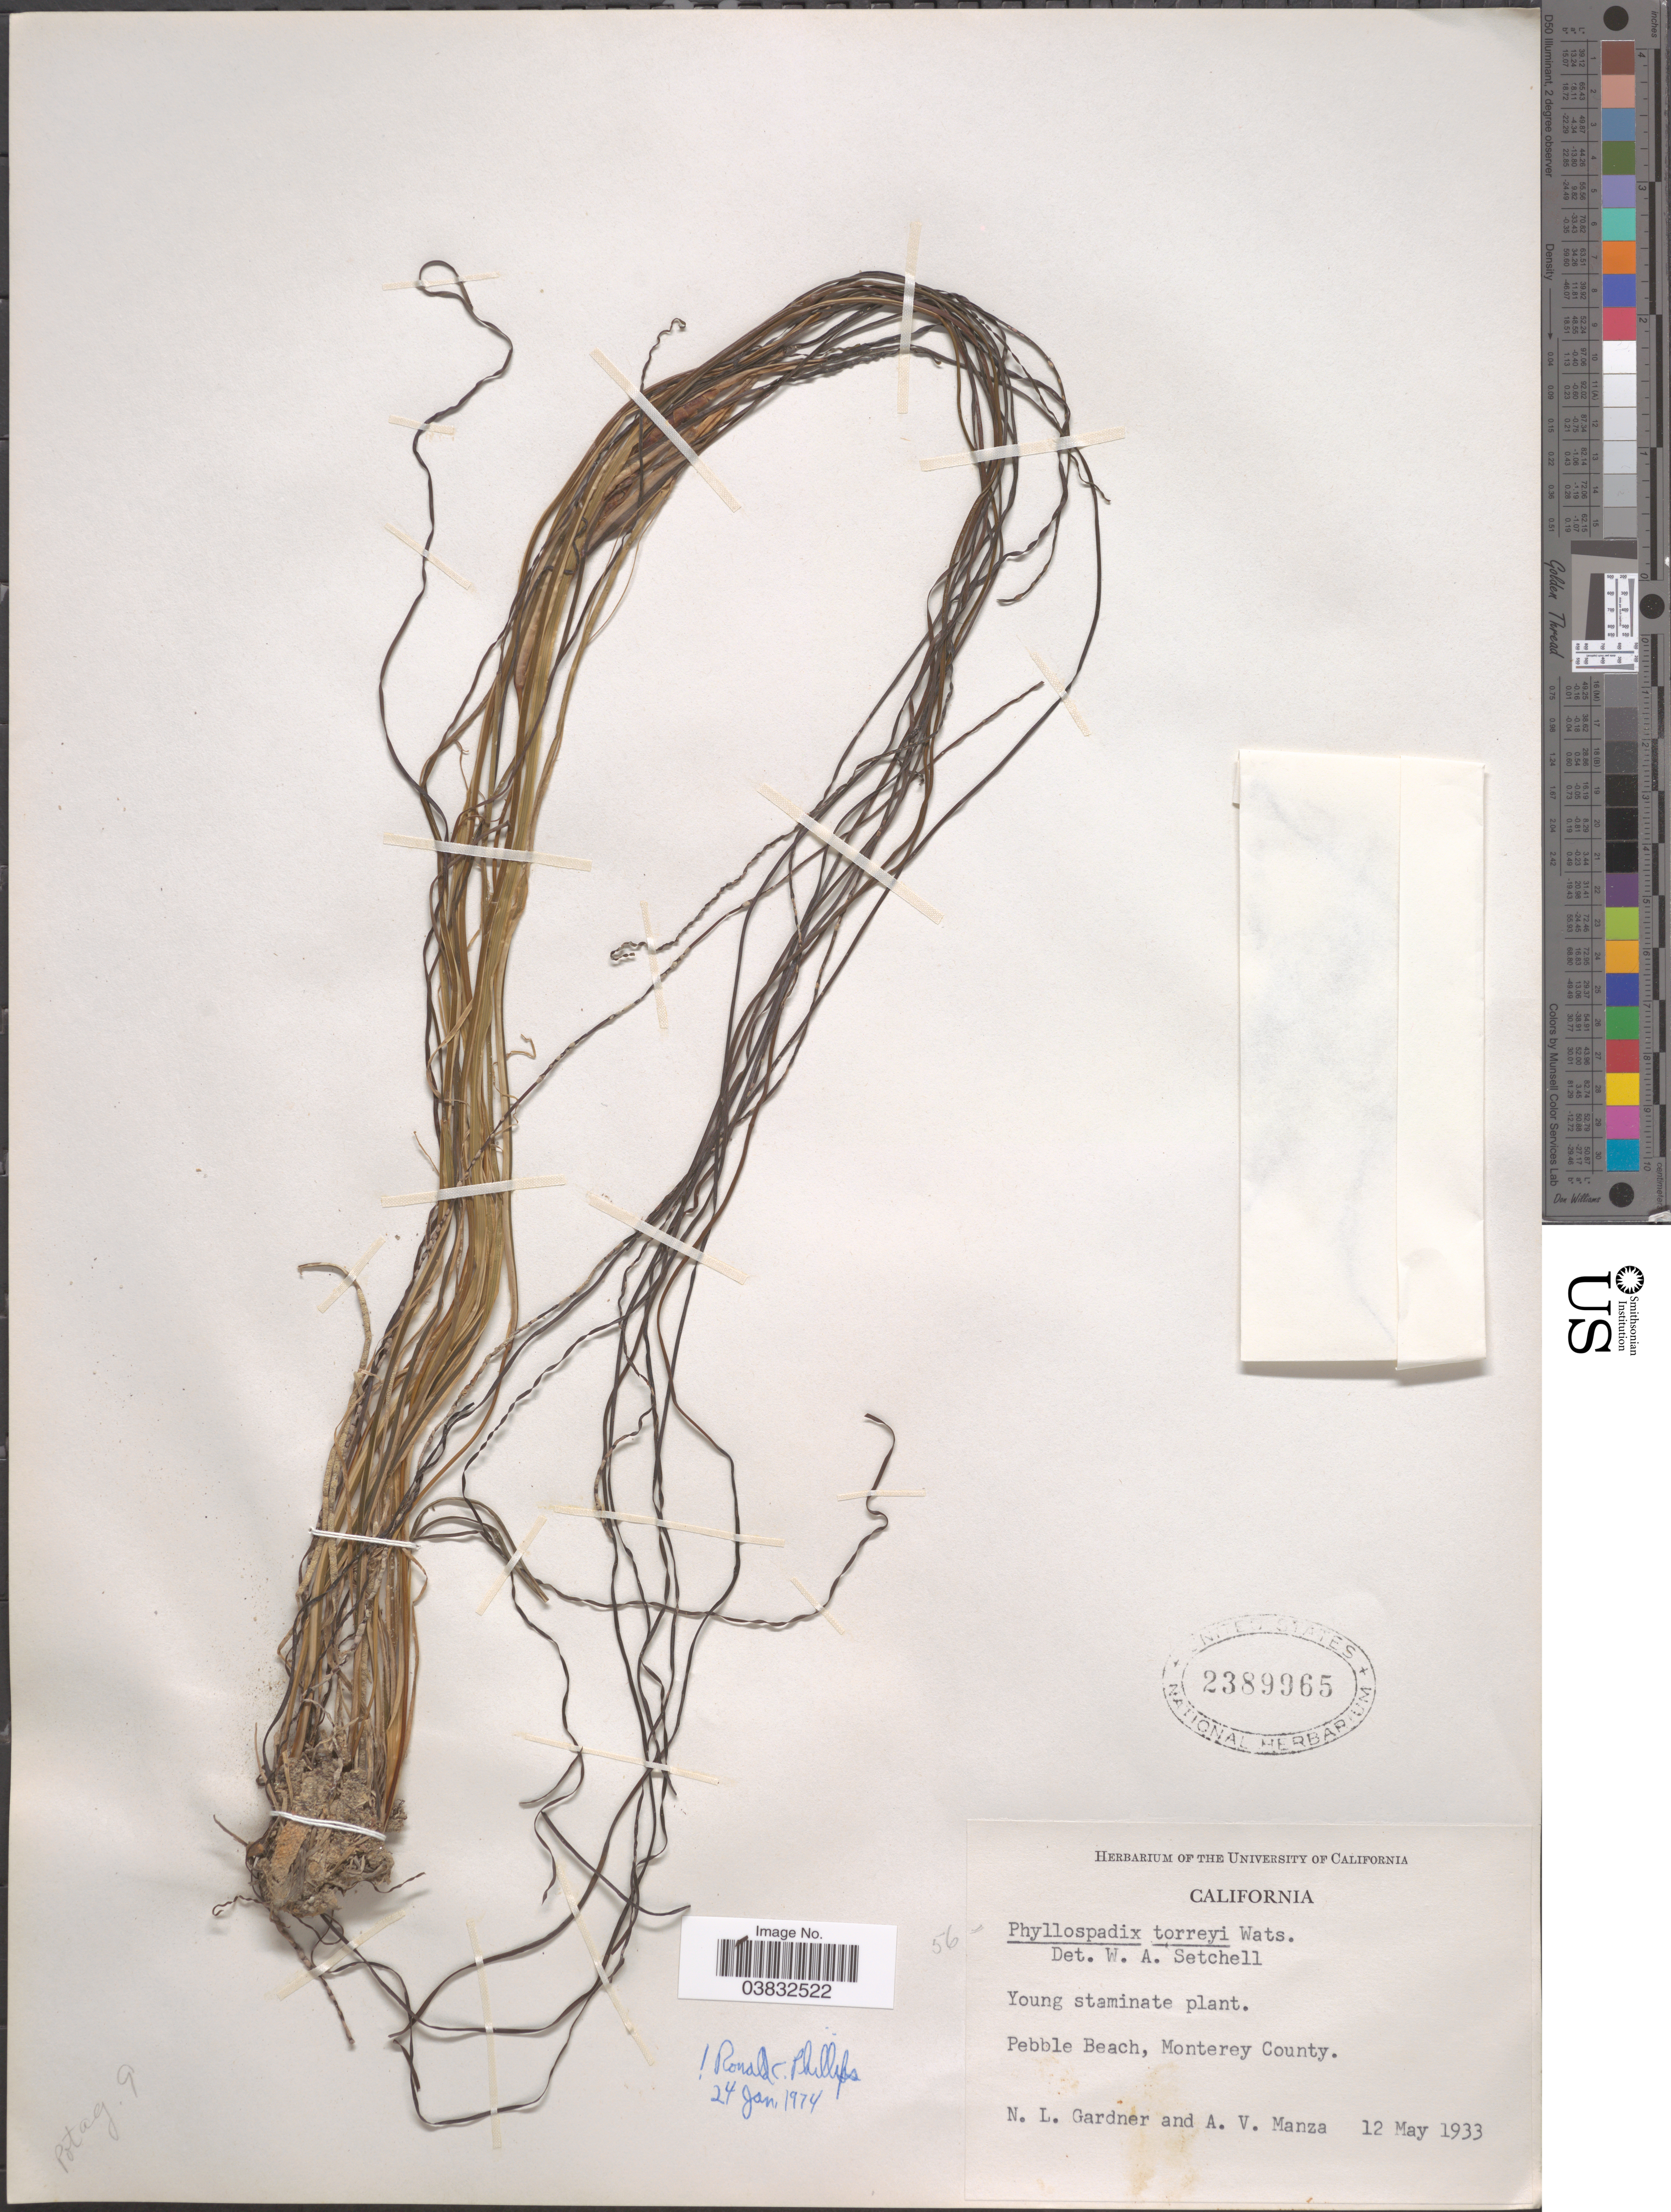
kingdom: Plantae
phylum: Tracheophyta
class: Liliopsida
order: Alismatales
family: Zosteraceae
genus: Phyllospadix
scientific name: Phyllospadix torreyi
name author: S. Watson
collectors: N. Gardner & A. Manza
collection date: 1933-05-12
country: United States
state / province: California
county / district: Monterey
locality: Pebble Beach, Monterey County.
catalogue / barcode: US 2389965